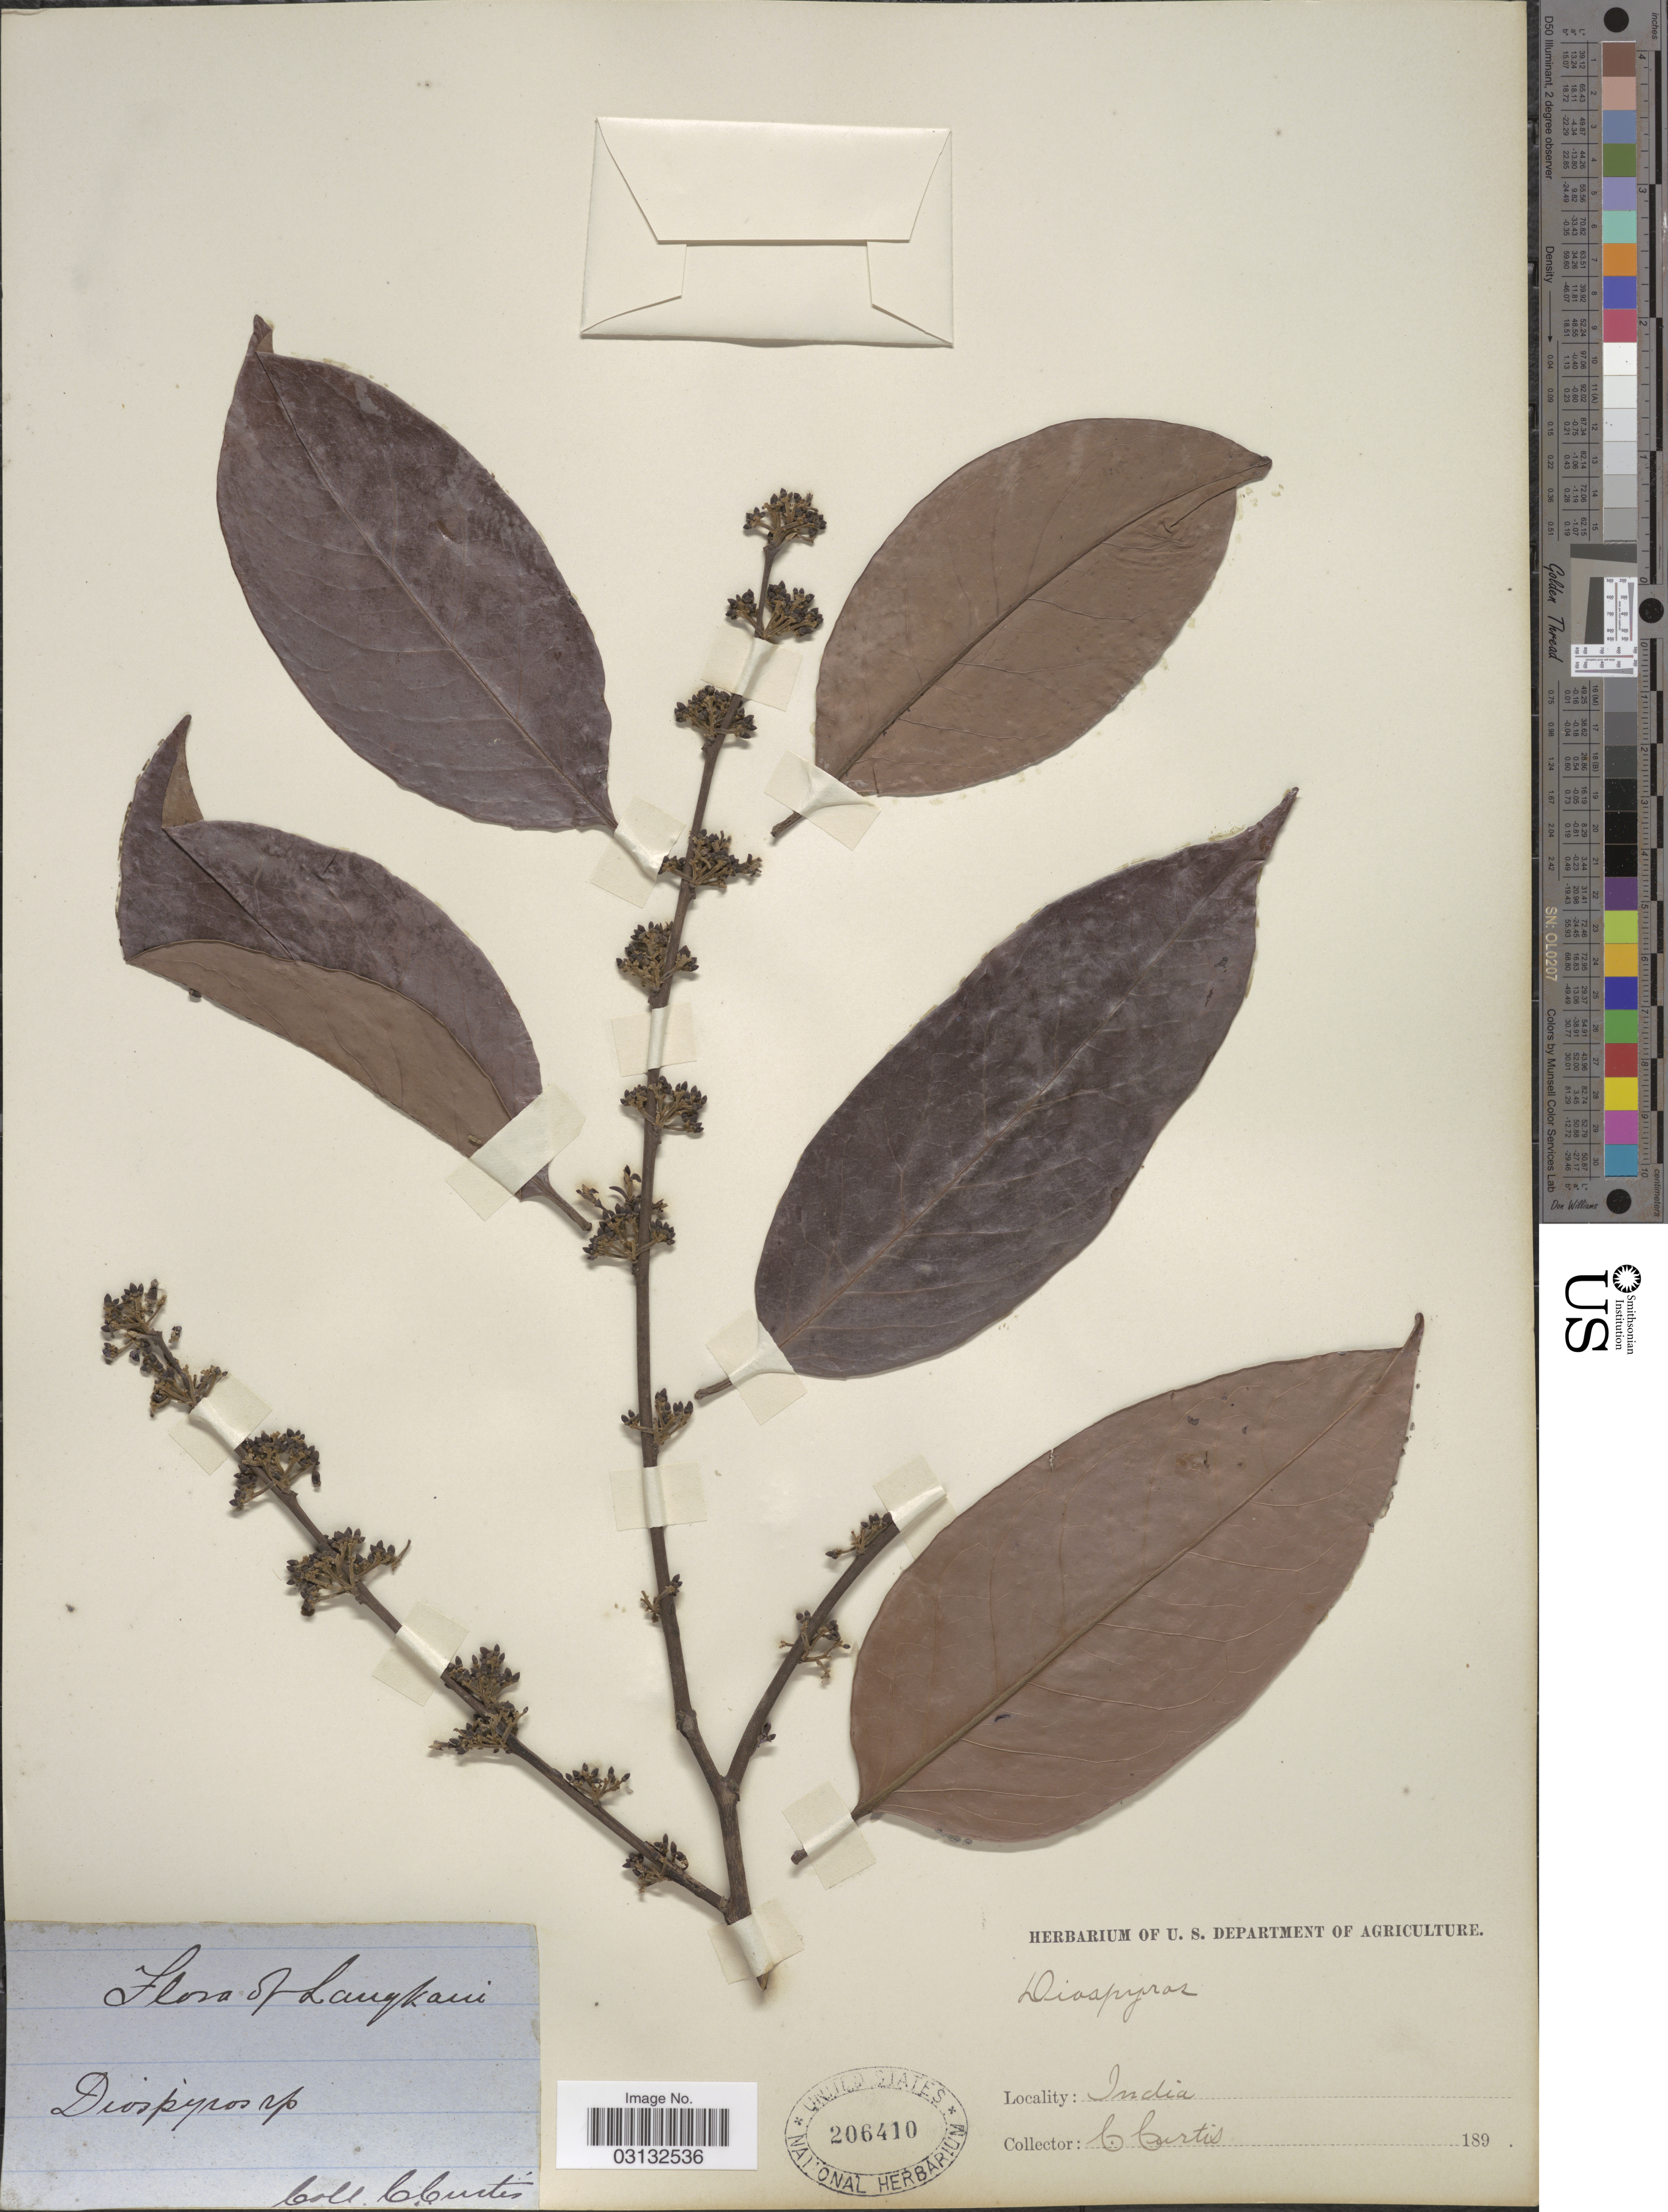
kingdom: Plantae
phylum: Tracheophyta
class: Magnoliopsida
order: Ericales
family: Ebenaceae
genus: Diospyros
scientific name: Diospyros sp.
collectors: C. Curtis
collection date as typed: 189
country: Malaysia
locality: Langkawi.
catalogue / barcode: US 206410